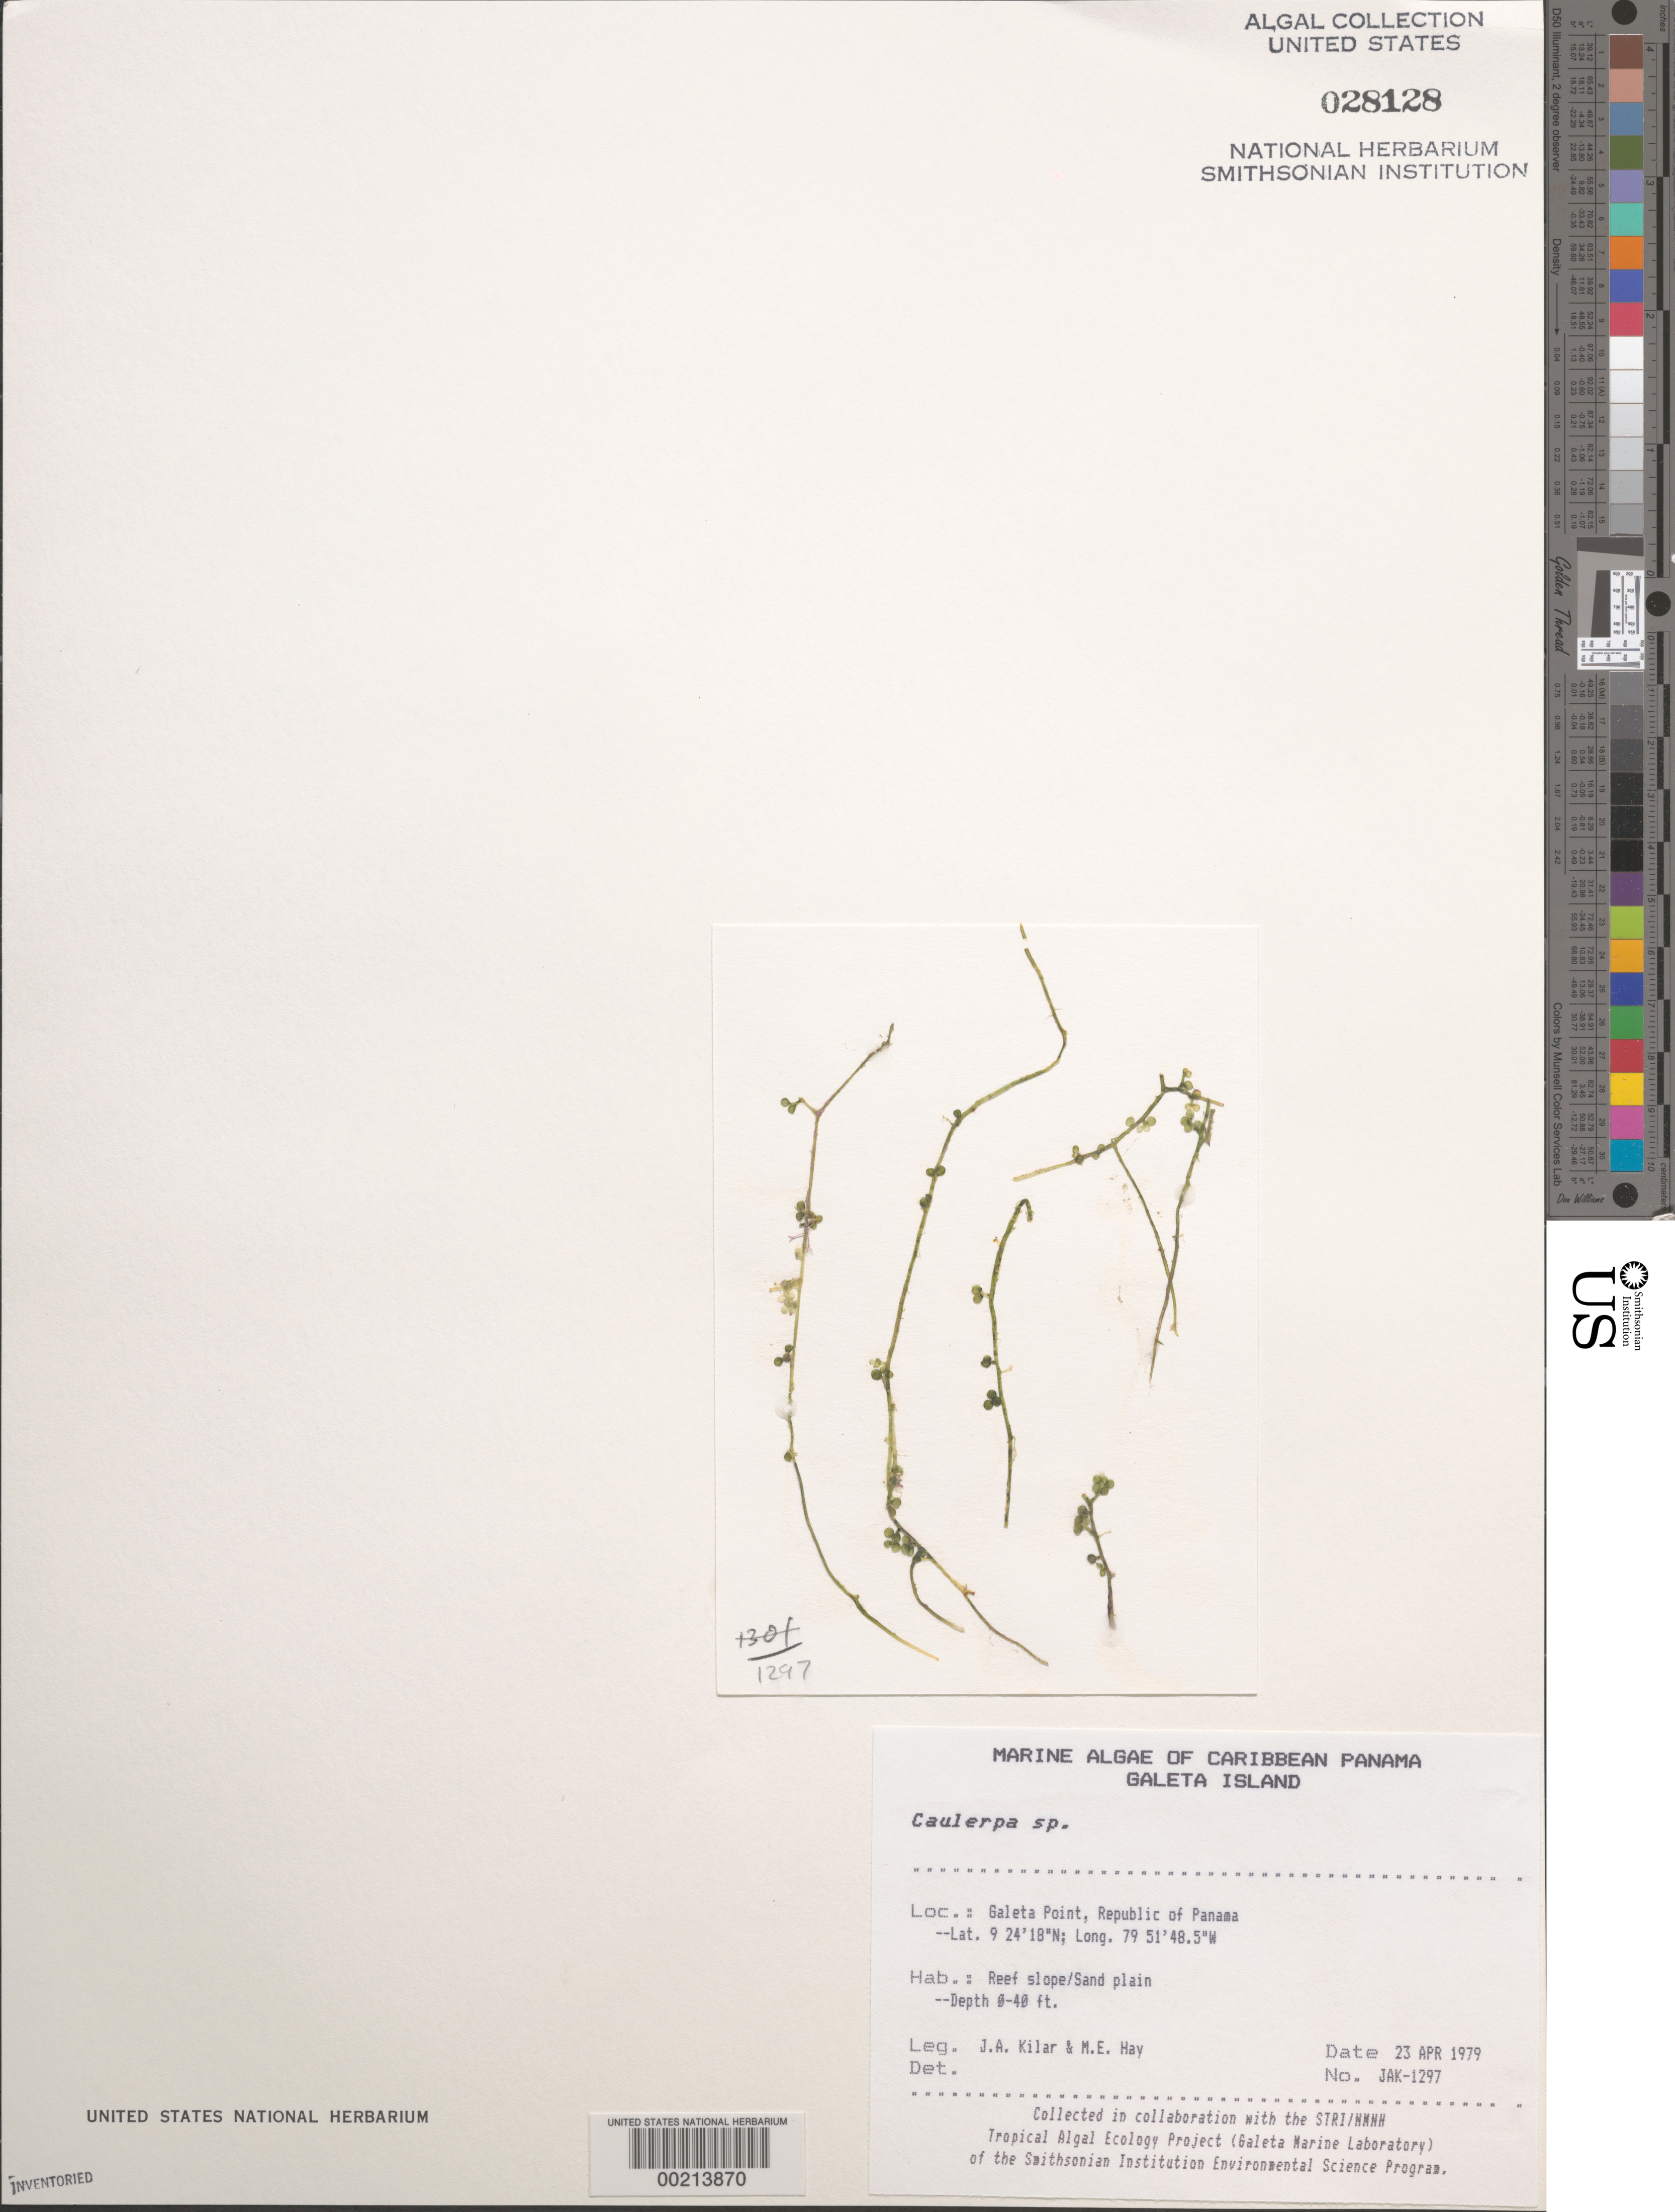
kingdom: Plantae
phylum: Chlorophyta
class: Ulvophyceae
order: Bryopsidales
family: Caulerpaceae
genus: Caulerpa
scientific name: Caulerpa sp.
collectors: J. A. Kilar & M. E. Hay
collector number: JAK-1297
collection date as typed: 23 Apr 1979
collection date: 1979-04-23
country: Panama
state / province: Colón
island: Galeta Island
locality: Galeta Point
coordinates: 9 24' 18" N, 79 51' 48.5" W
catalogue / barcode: US 28128